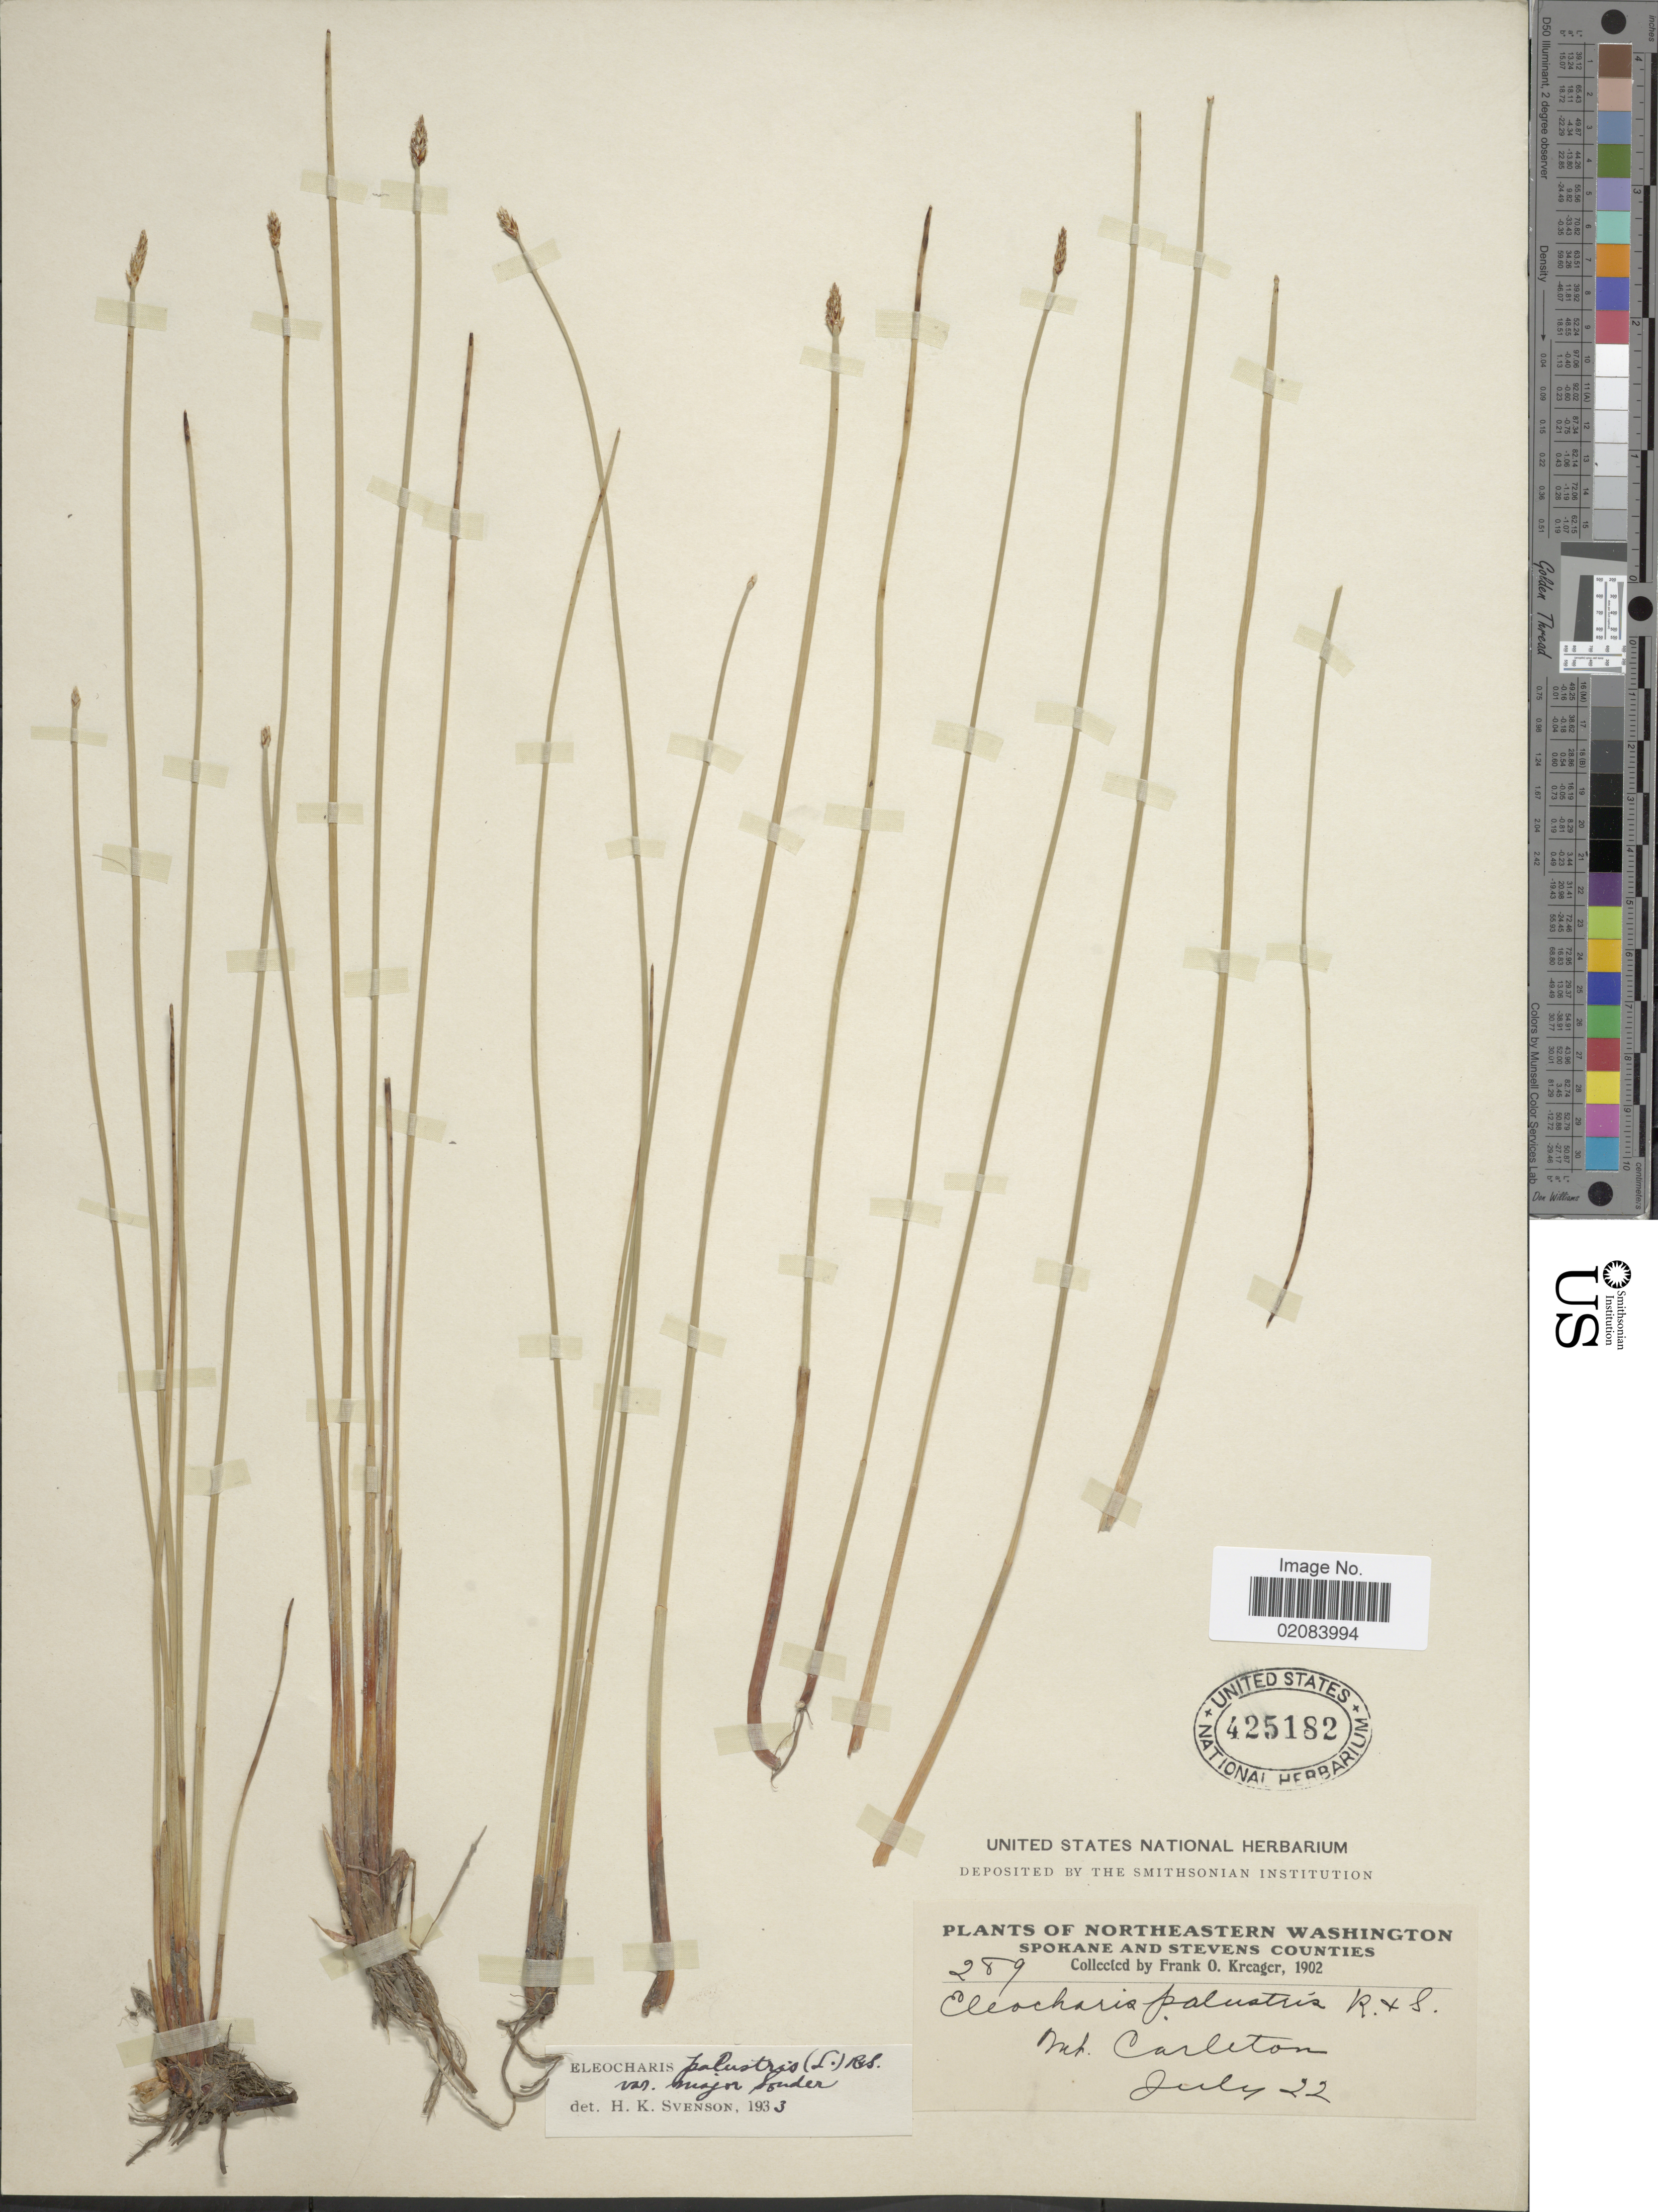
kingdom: Plantae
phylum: Tracheophyta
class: Liliopsida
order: Poales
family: Cyperaceae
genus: Eleocharis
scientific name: Eleocharis palustris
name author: (L.) Roem. & Schult.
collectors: F. Kreager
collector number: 289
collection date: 1902-07-22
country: United States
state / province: Washington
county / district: Spokane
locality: Northeastern Washington. Spokane, Stevens Counties Mt. Carleton.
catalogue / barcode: US 425182